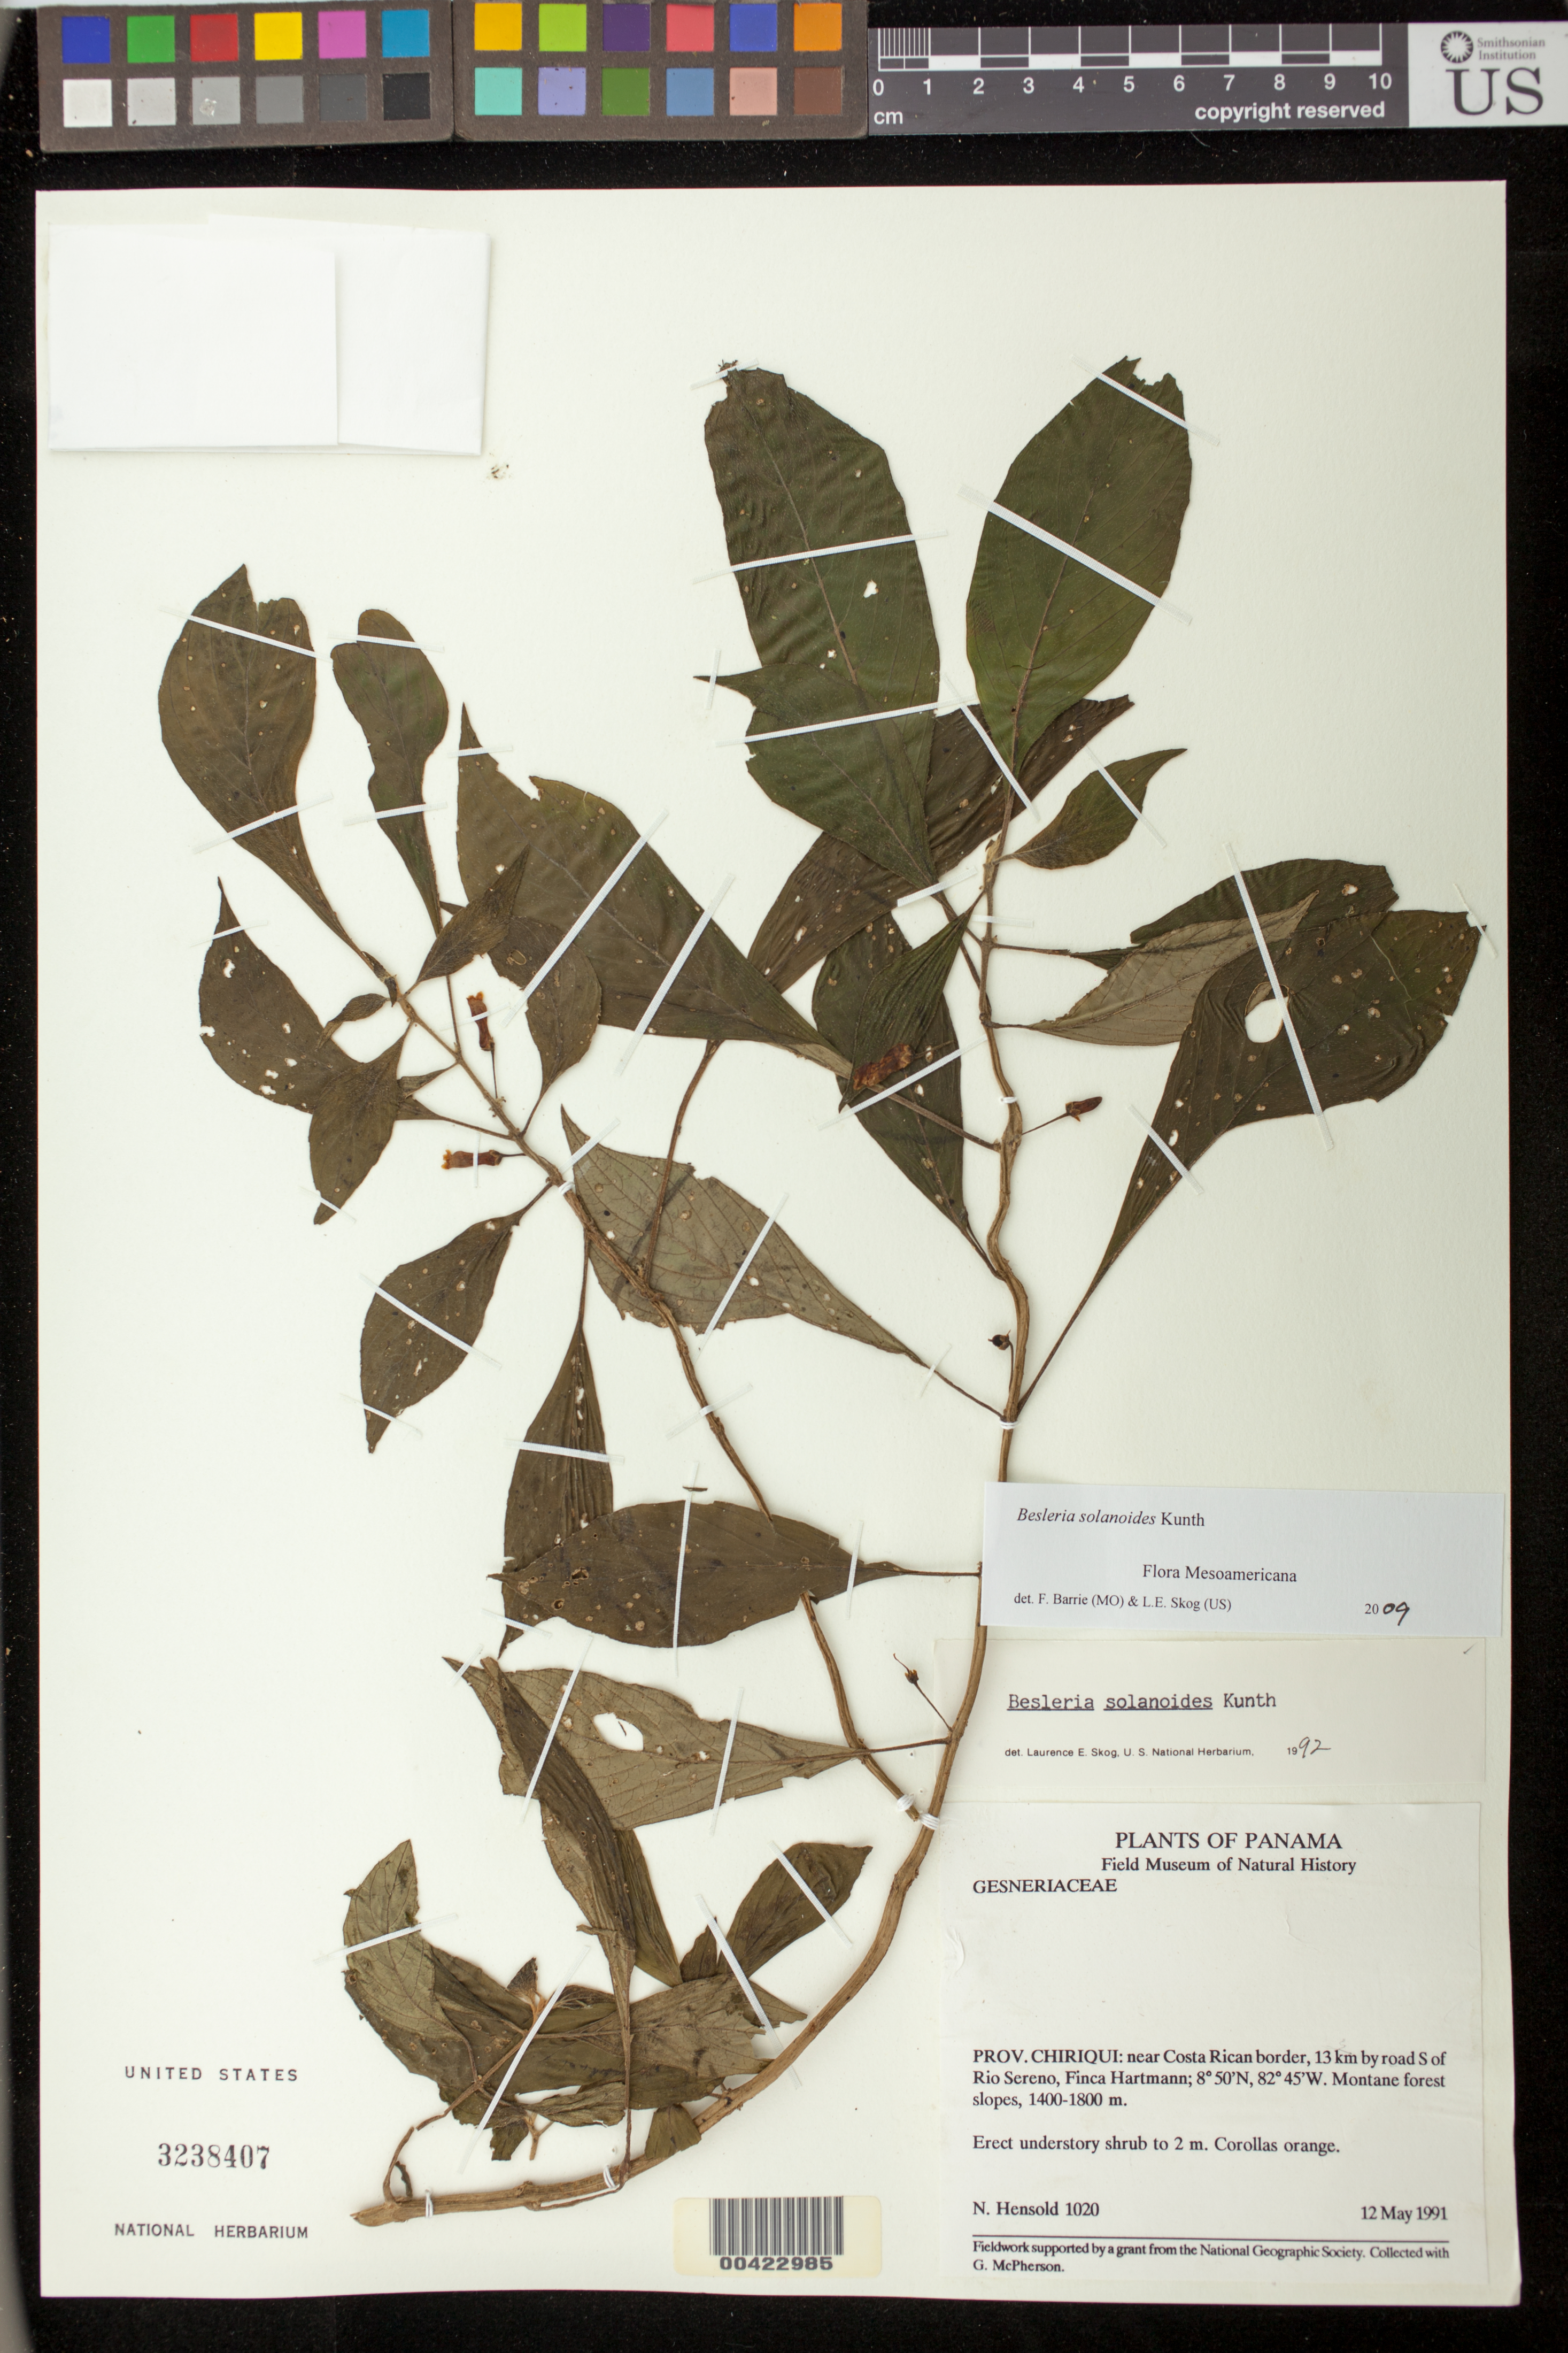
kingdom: Plantae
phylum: Tracheophyta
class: Magnoliopsida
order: Lamiales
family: Gesneriaceae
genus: Besleria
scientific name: Besleria solanoides var. solanoides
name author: Kunth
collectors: N. Hensold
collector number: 1020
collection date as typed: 12 May 1991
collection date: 1991-05-12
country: Panama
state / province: Chiriquí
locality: S of Rio Sereno, Ginca Hartmann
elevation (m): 1400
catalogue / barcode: US 3238407